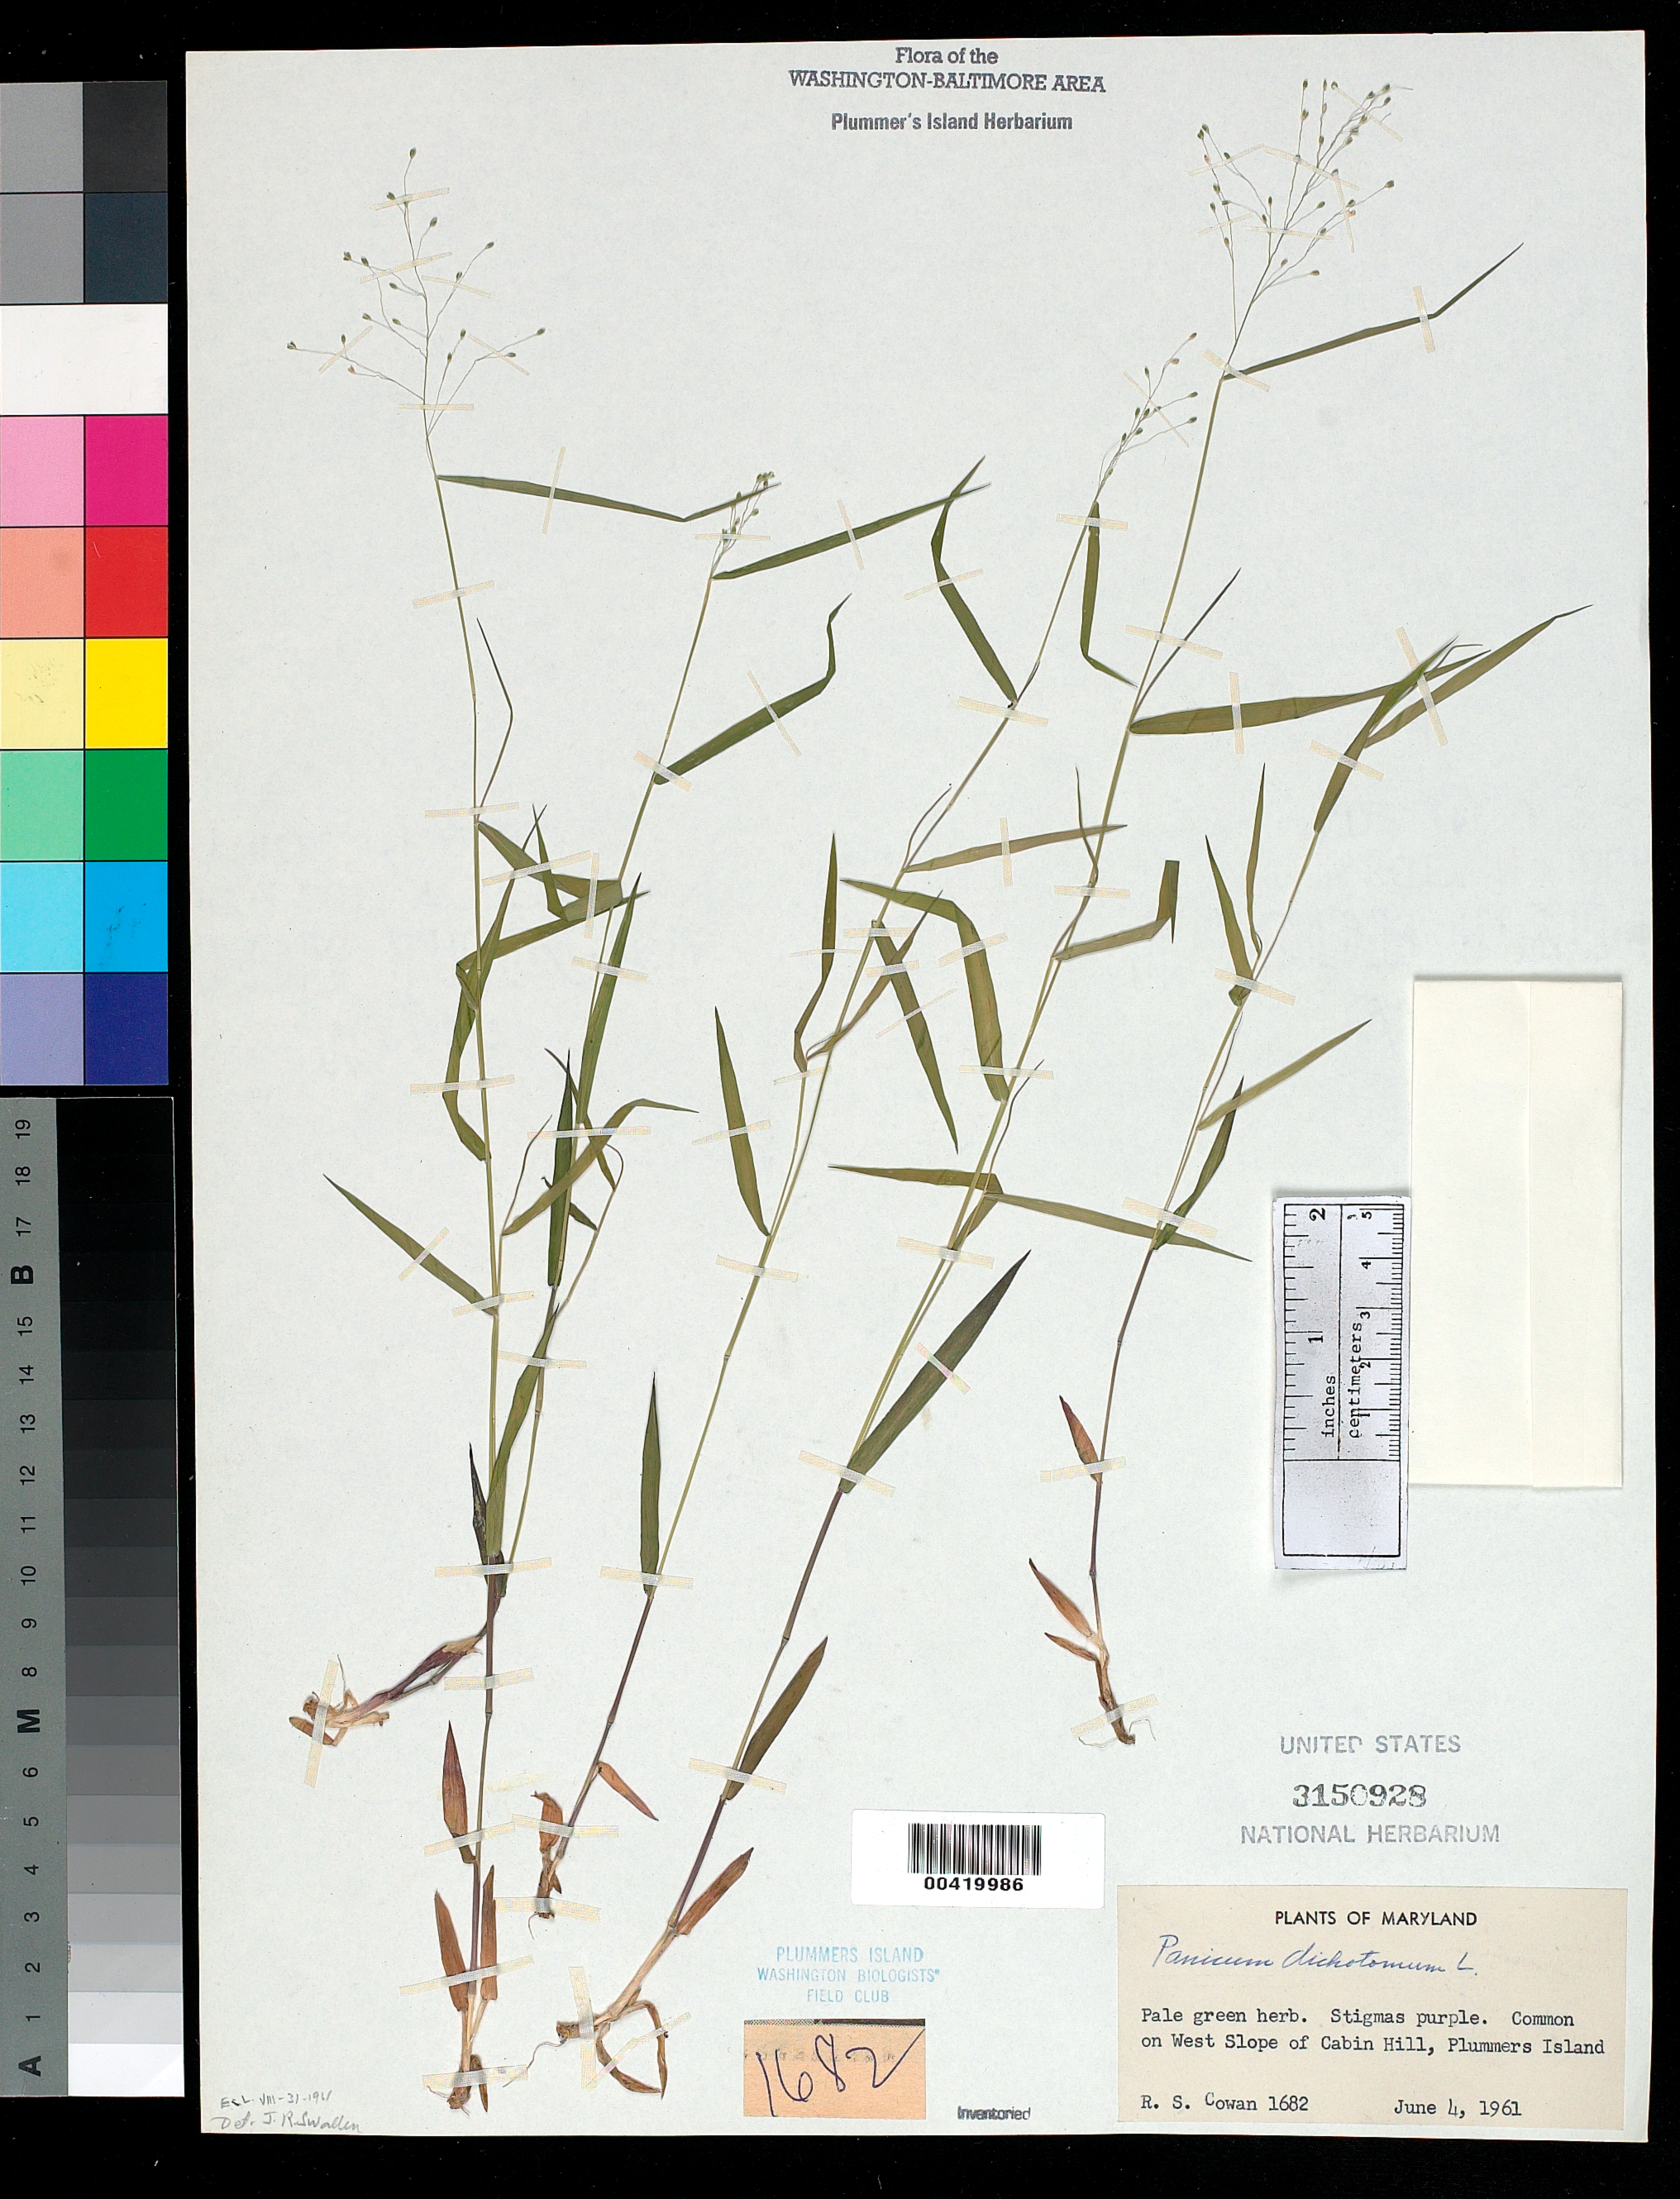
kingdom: Plantae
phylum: Tracheophyta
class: Liliopsida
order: Poales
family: Poaceae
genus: Dichanthelium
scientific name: Dichanthelium dichotomum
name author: (L.) Gould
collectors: R. S. Cowan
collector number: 1682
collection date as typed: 04 Jun 1961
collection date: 1961-06-04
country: United States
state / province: Maryland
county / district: Montgomery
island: Plummers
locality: Plummer's Island; west slope of Cabin Hill C. & O. Canal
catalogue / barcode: US 3150928